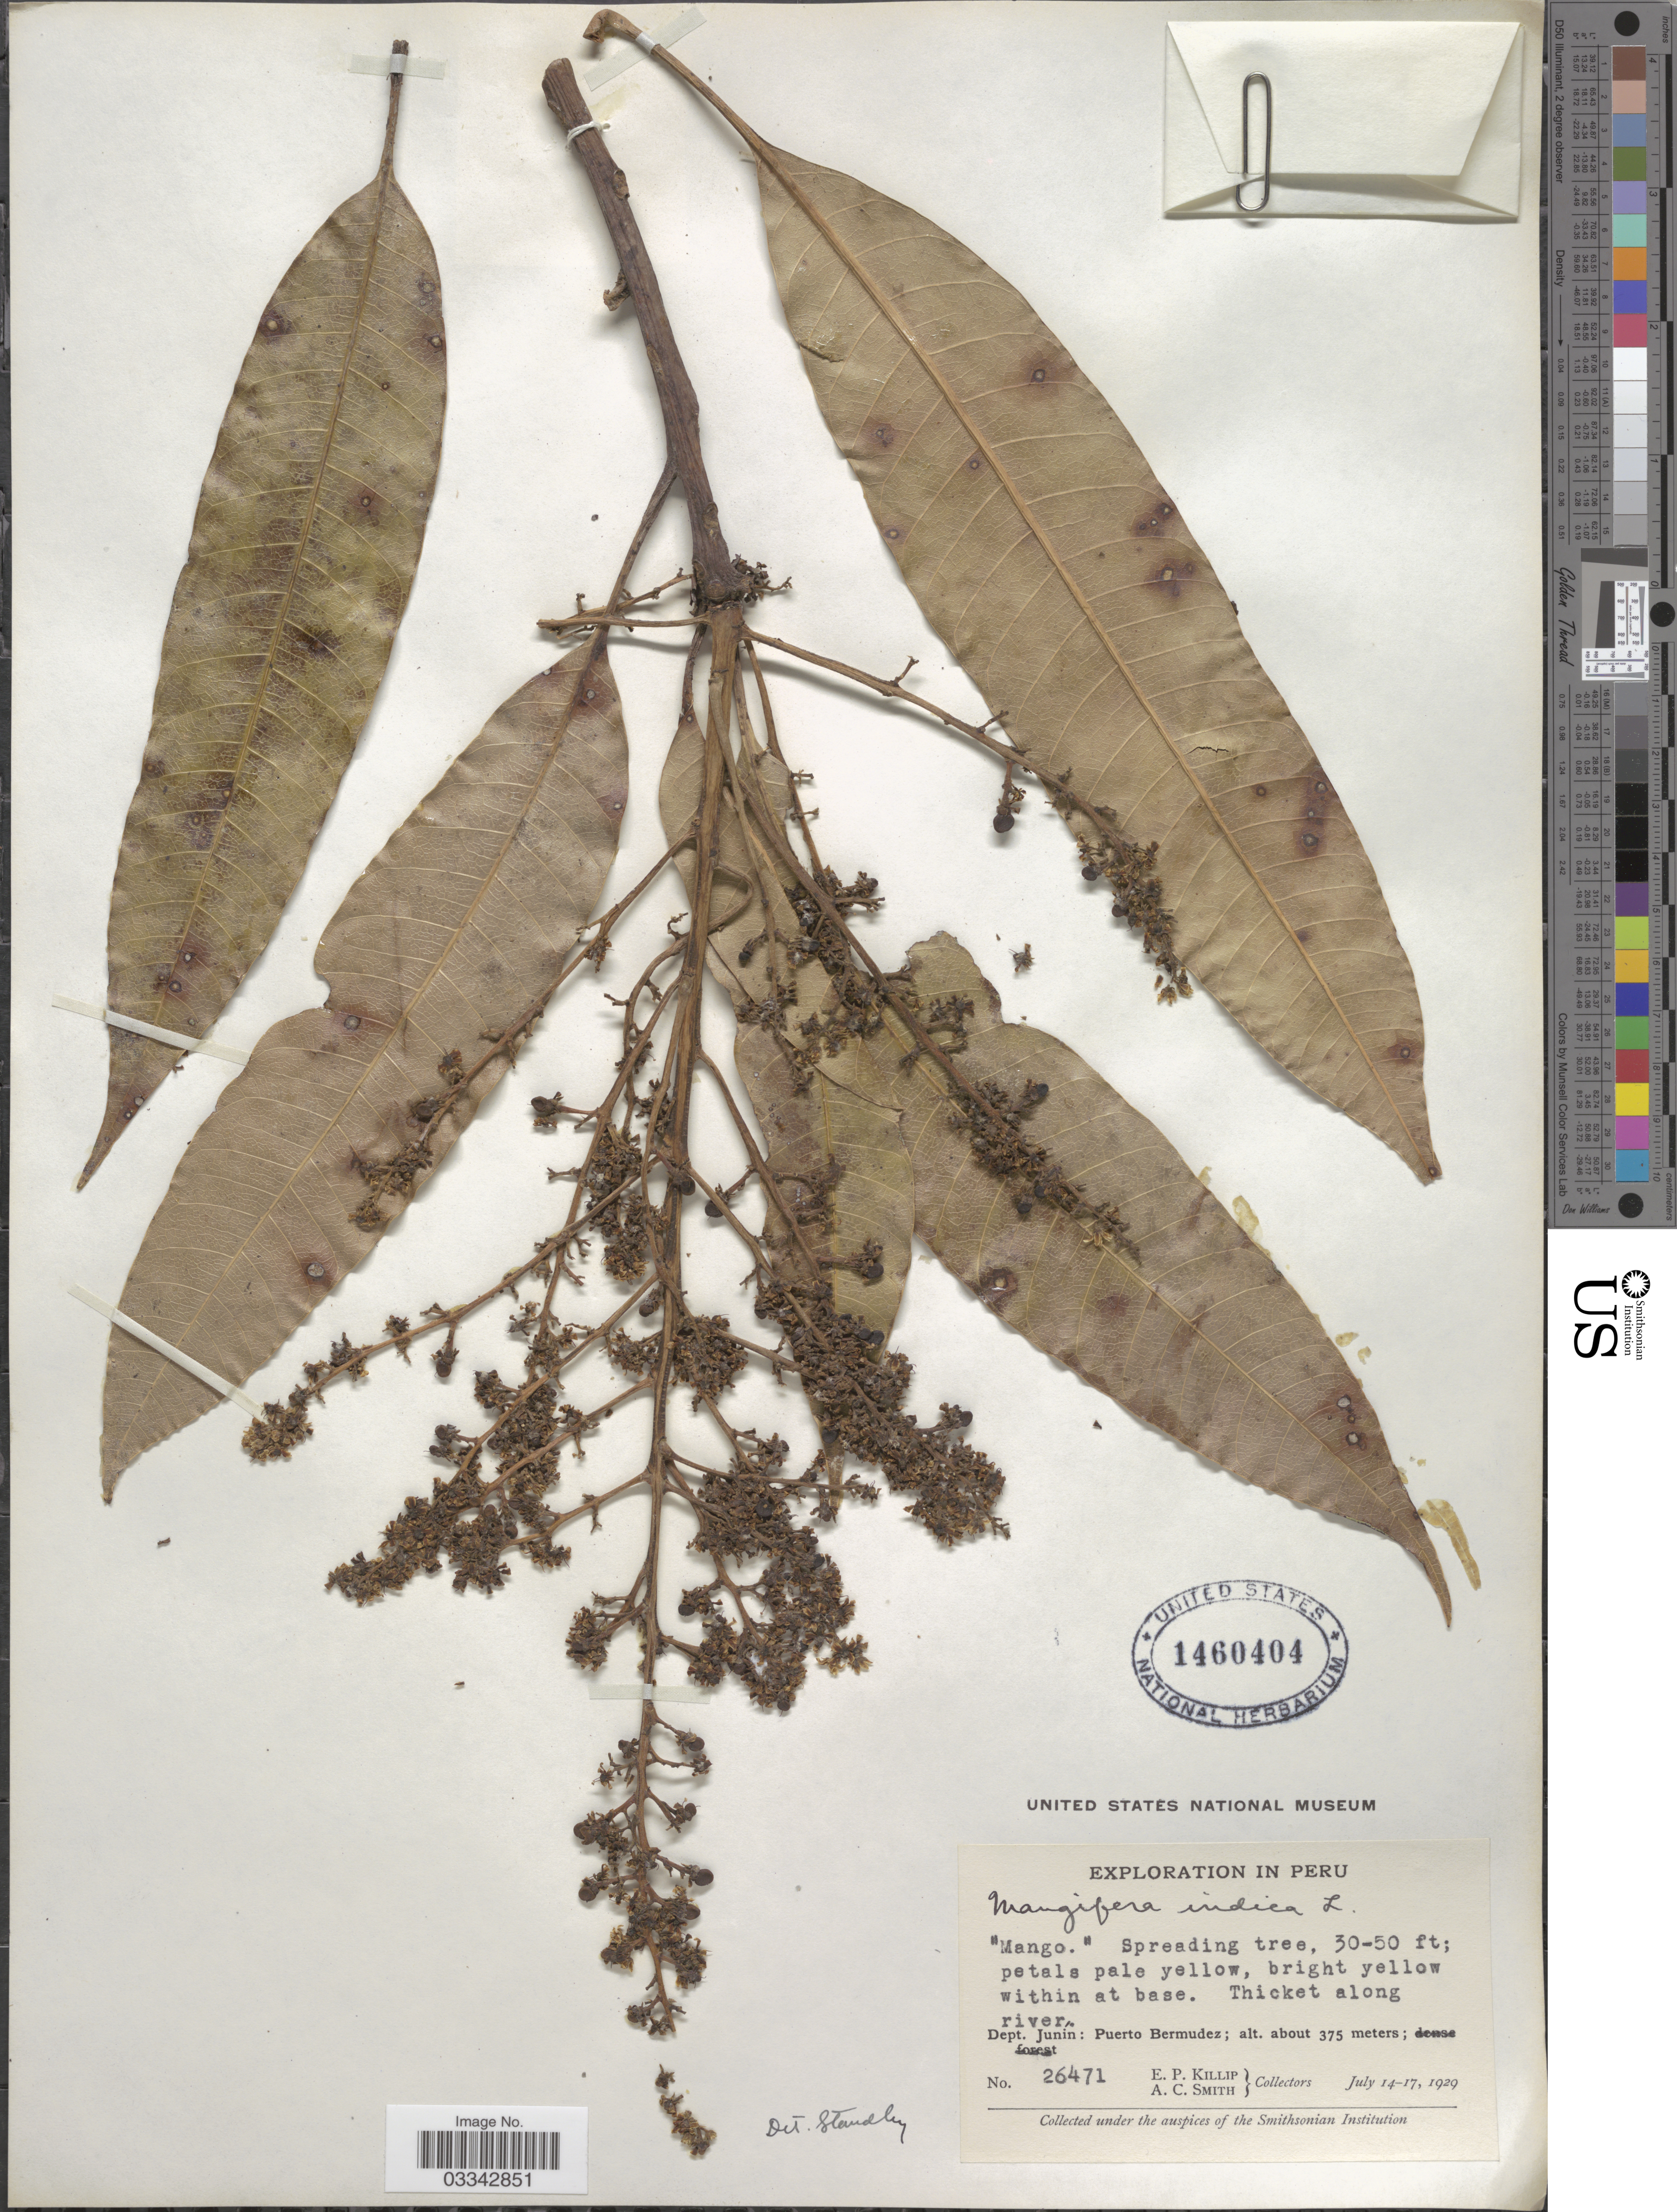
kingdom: Plantae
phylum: Tracheophyta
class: Magnoliopsida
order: Sapindales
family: Anacardiaceae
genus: Mangifera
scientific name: Mangifera indica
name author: L.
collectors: E. P. Killip & A. C. Smith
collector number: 26471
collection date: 1929-07-14/1929-07-17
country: Peru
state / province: Junín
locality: Dept. Junín: Puerto Bermudez.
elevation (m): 375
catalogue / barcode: US 1460404